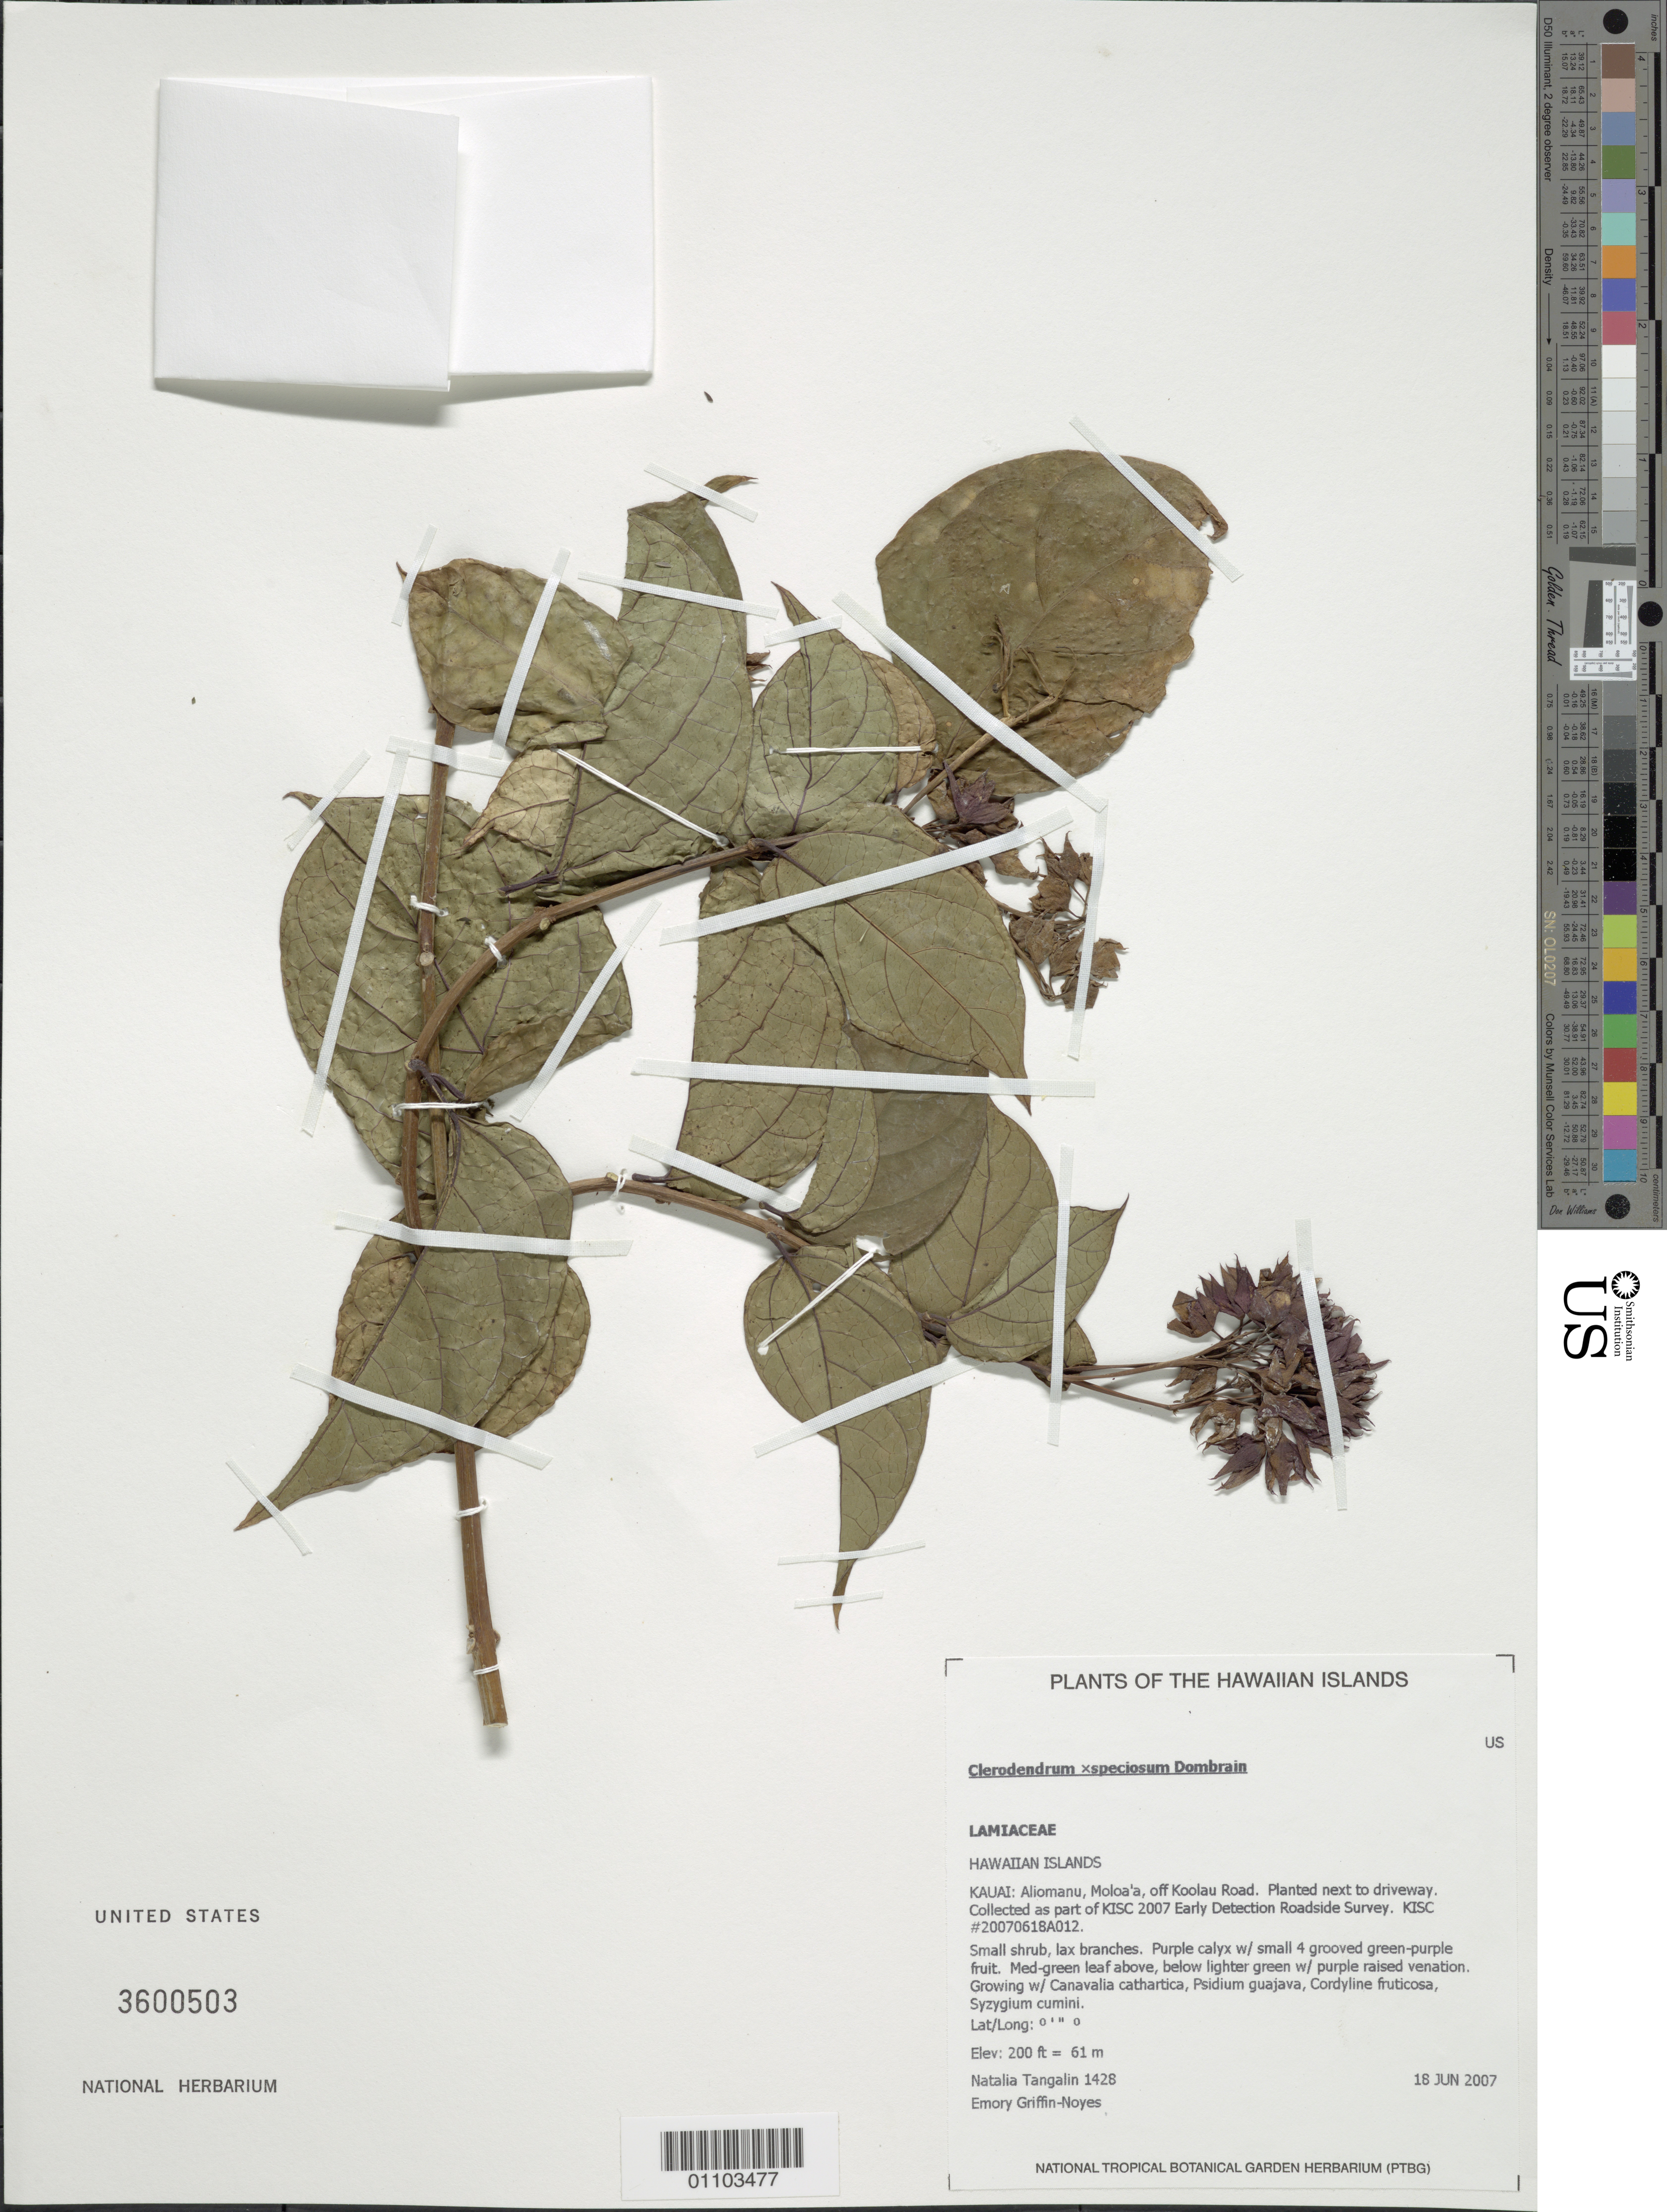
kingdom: Plantae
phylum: Tracheophyta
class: Magnoliopsida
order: Lamiales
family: Lamiaceae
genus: Clerodendrum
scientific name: Clerodendrum x speciosum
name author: Dombrain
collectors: N. Tangalin & E. Griffin-Noyes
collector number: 1428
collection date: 2007-06-06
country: United States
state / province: Hawaii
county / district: Kaui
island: Kaua'i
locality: Aliomanu, Moloa'a off Hui Rd.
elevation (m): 61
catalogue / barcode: US 3600503